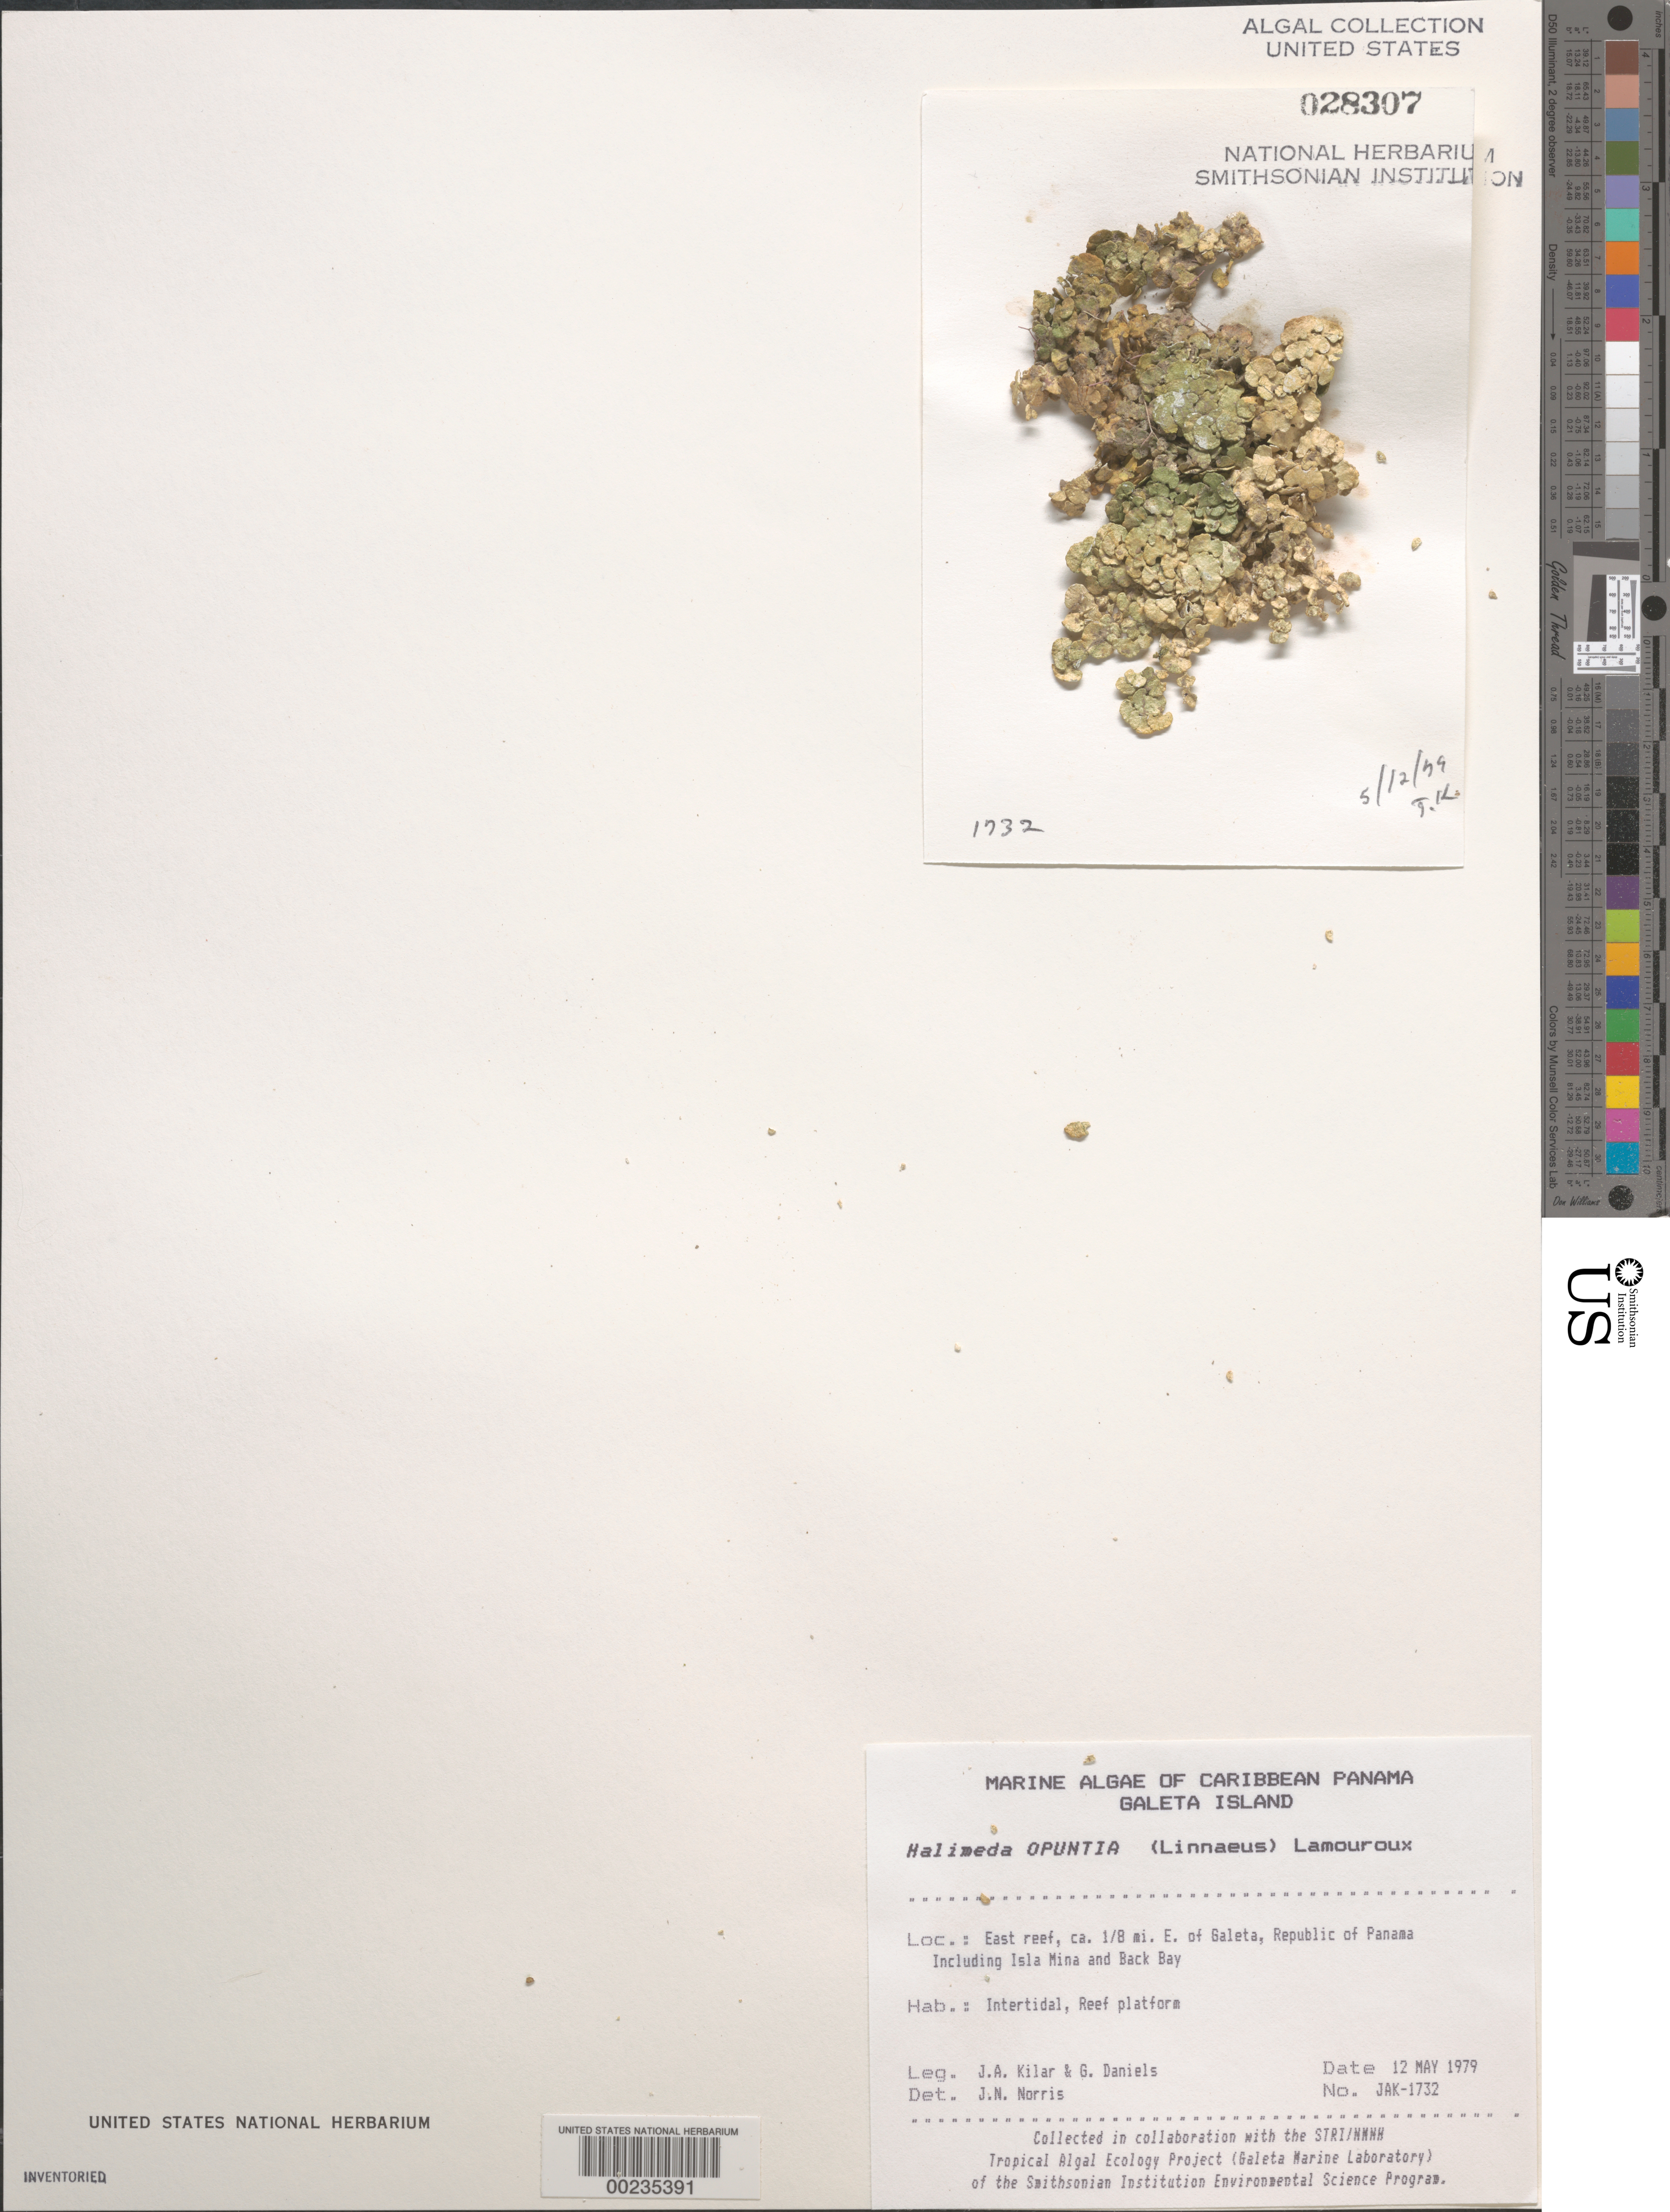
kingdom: Plantae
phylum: Chlorophyta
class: Ulvophyceae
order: Bryopsidales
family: Halimedaceae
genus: Halimeda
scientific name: Halimeda opuntia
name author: (L.) J.V.Lamouroux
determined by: Norris, James N.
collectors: J. A. Kilar & G. S. Daniels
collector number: JAK-1732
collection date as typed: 12 May 1979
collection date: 1979-05-12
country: Panama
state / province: Colón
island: Galeta Island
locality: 1/8th mile east of Galeta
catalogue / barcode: US 28307